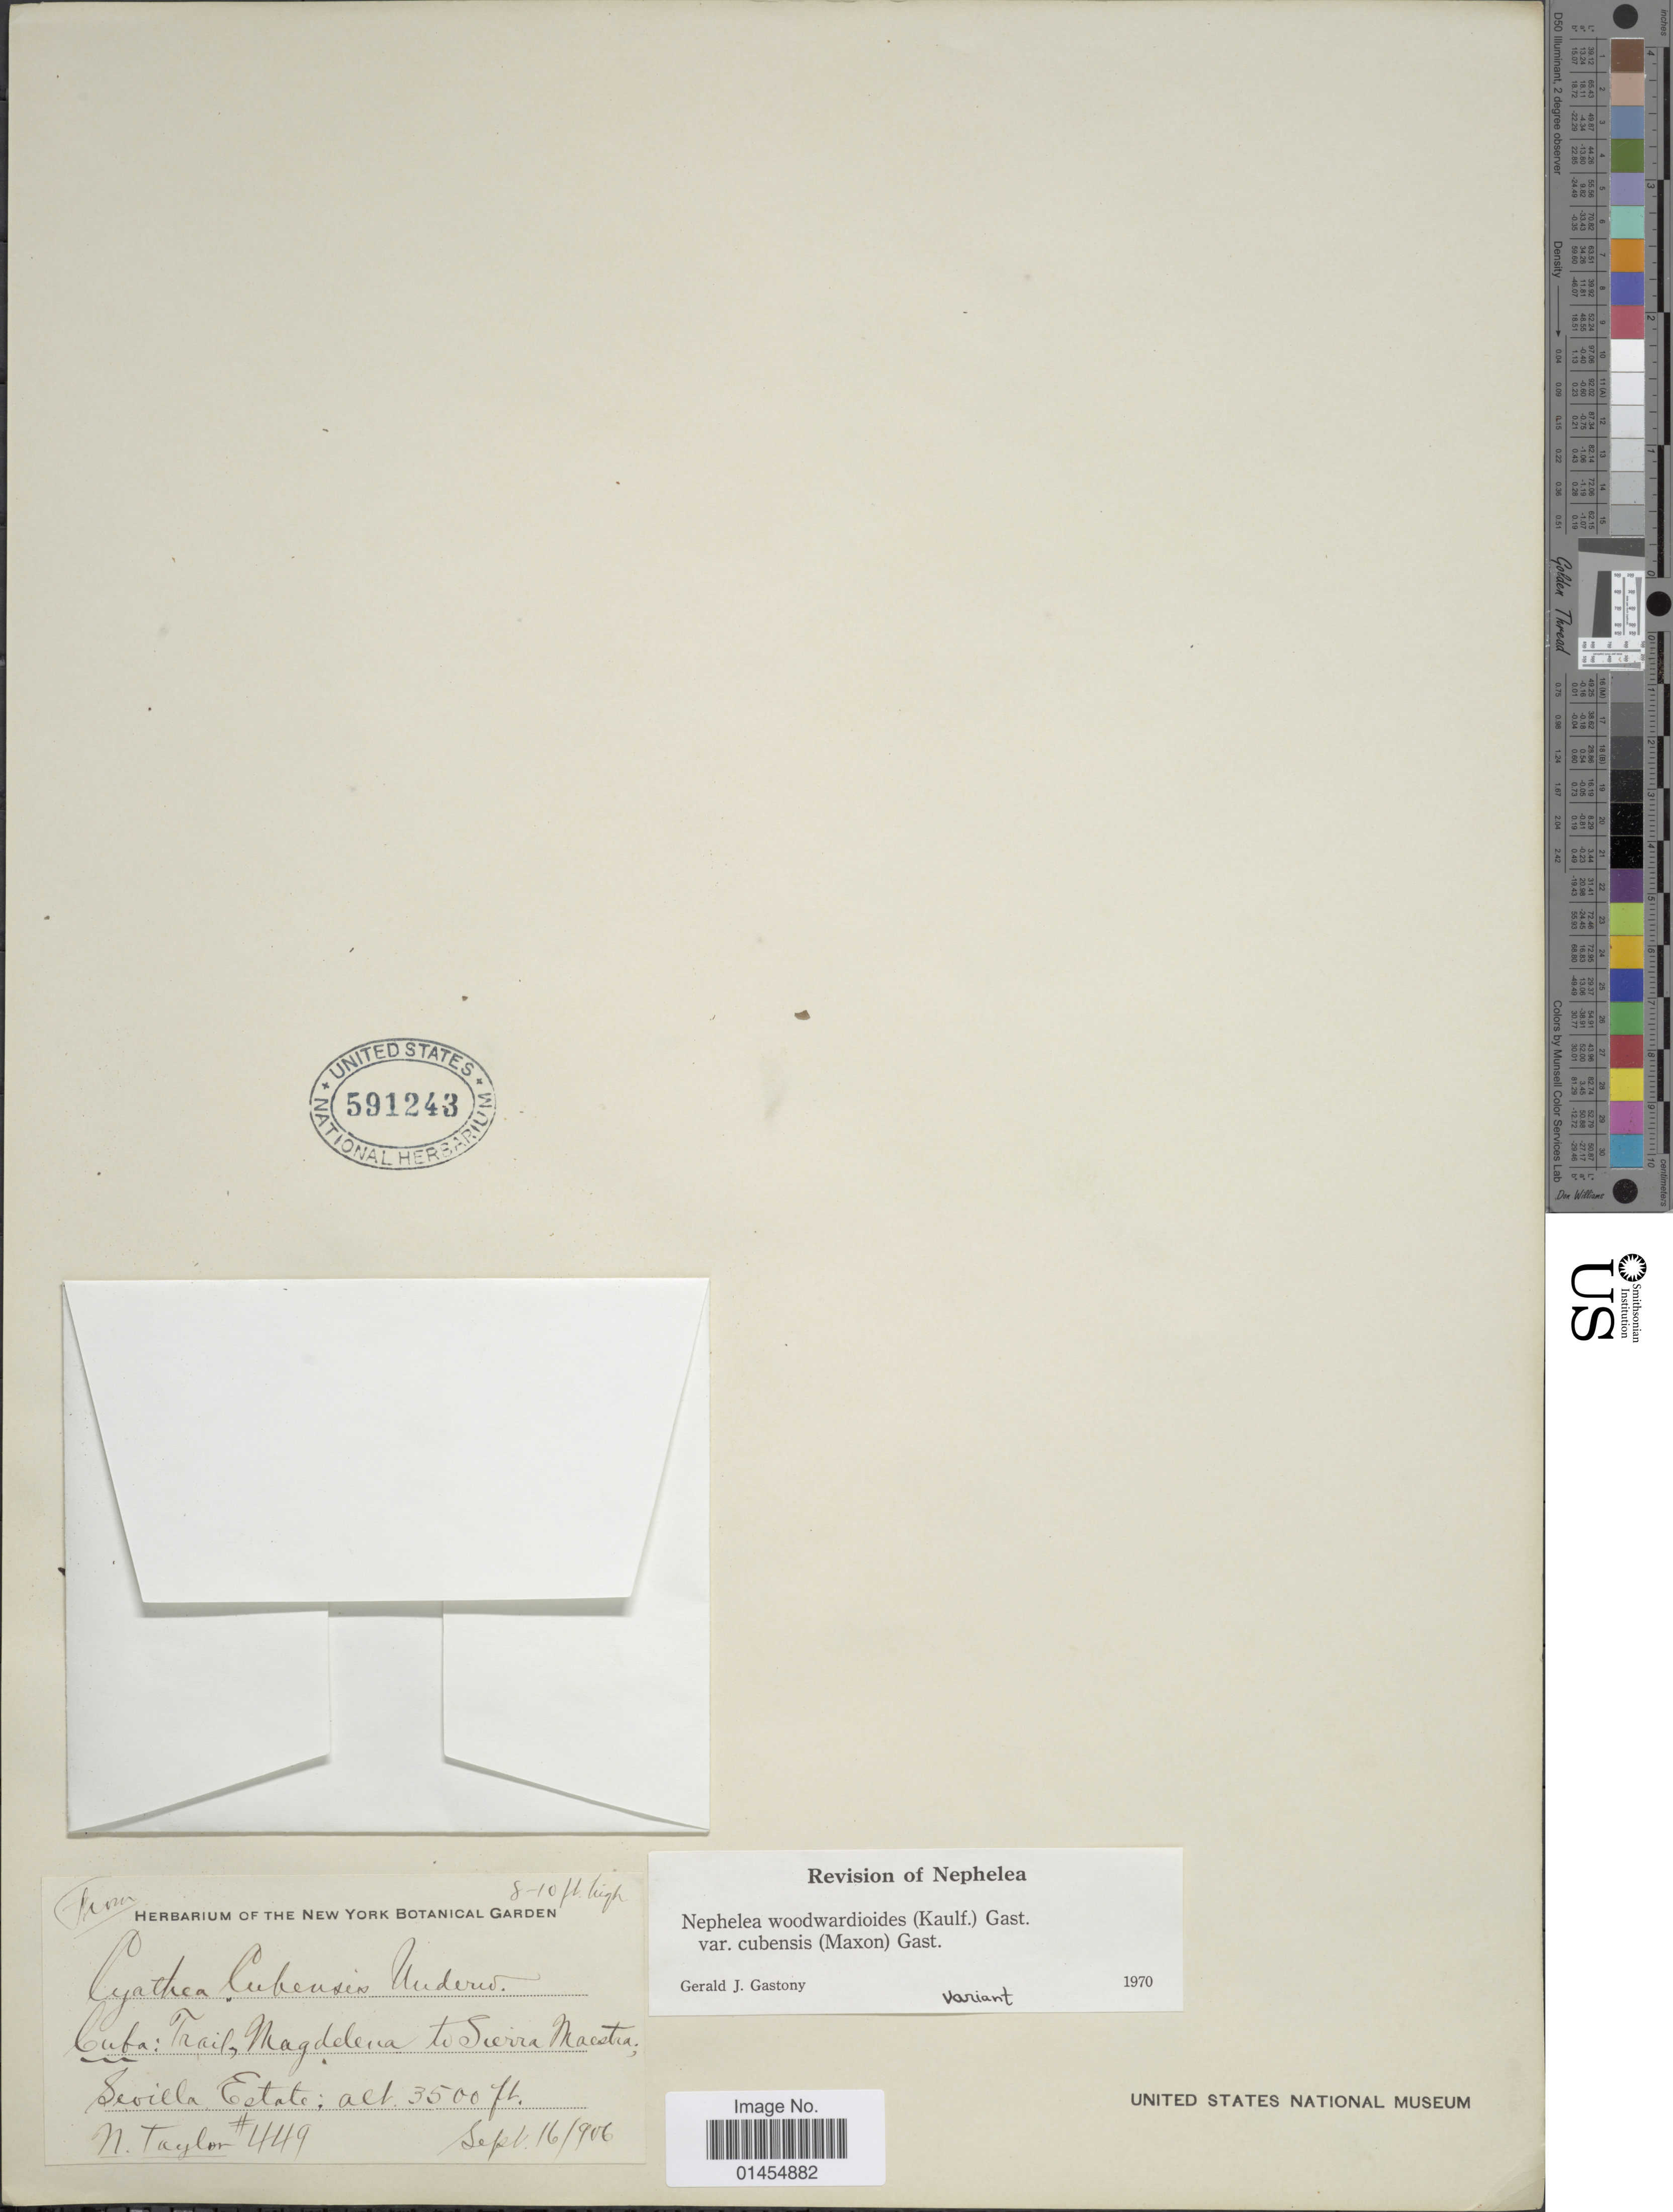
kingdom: Plantae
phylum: Tracheophyta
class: Polypodiopsida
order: Cyatheales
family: Cyatheaceae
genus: Alsophila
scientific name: Alsophila woodwardioides var. cubensis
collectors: N. Taylor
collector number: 449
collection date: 1906-09-16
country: Cuba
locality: Trail, Magdalena to Sierra Maestra; Seville Estate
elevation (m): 1067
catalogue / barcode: US 591243